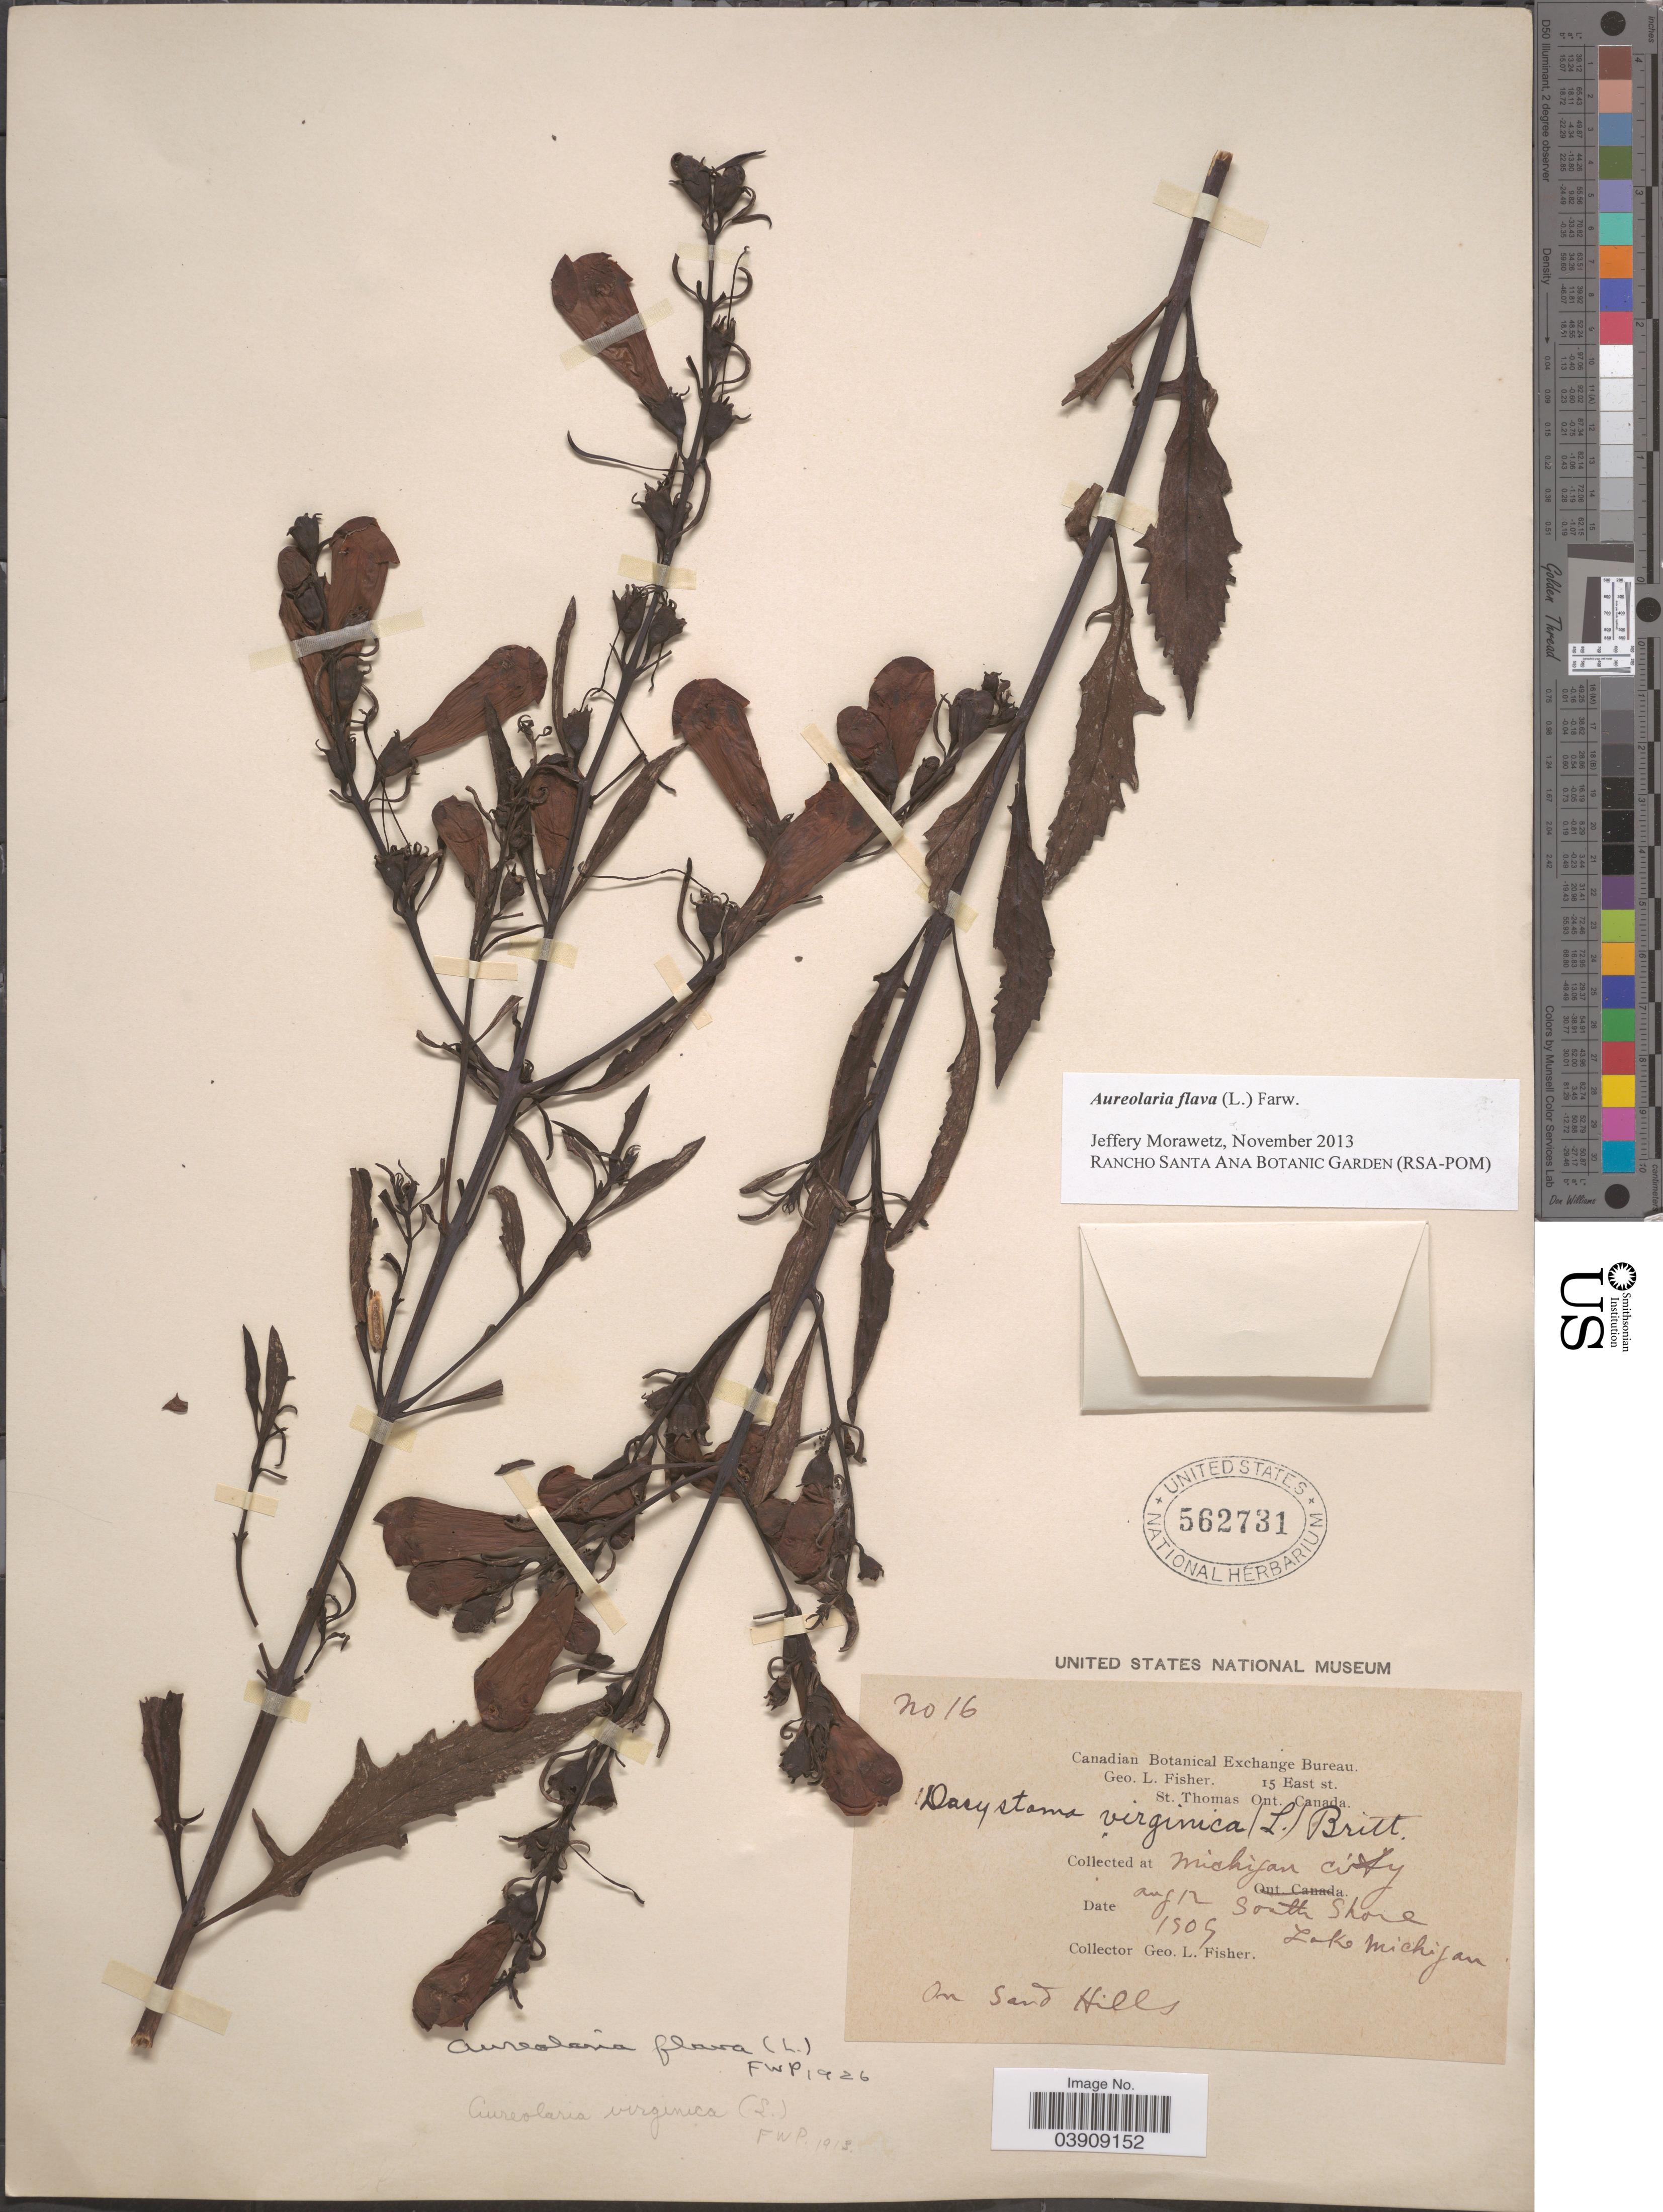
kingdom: Plantae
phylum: Tracheophyta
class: Magnoliopsida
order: Lamiales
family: Orobanchaceae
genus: Aureolaria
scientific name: Aureolaria flava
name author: (L.) Farw.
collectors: G. L. Fisher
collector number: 16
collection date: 1909-08-12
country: United States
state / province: Michigan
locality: Michigan City. South Shore. Lake Michigan. On Sand Hills.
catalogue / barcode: US 562731